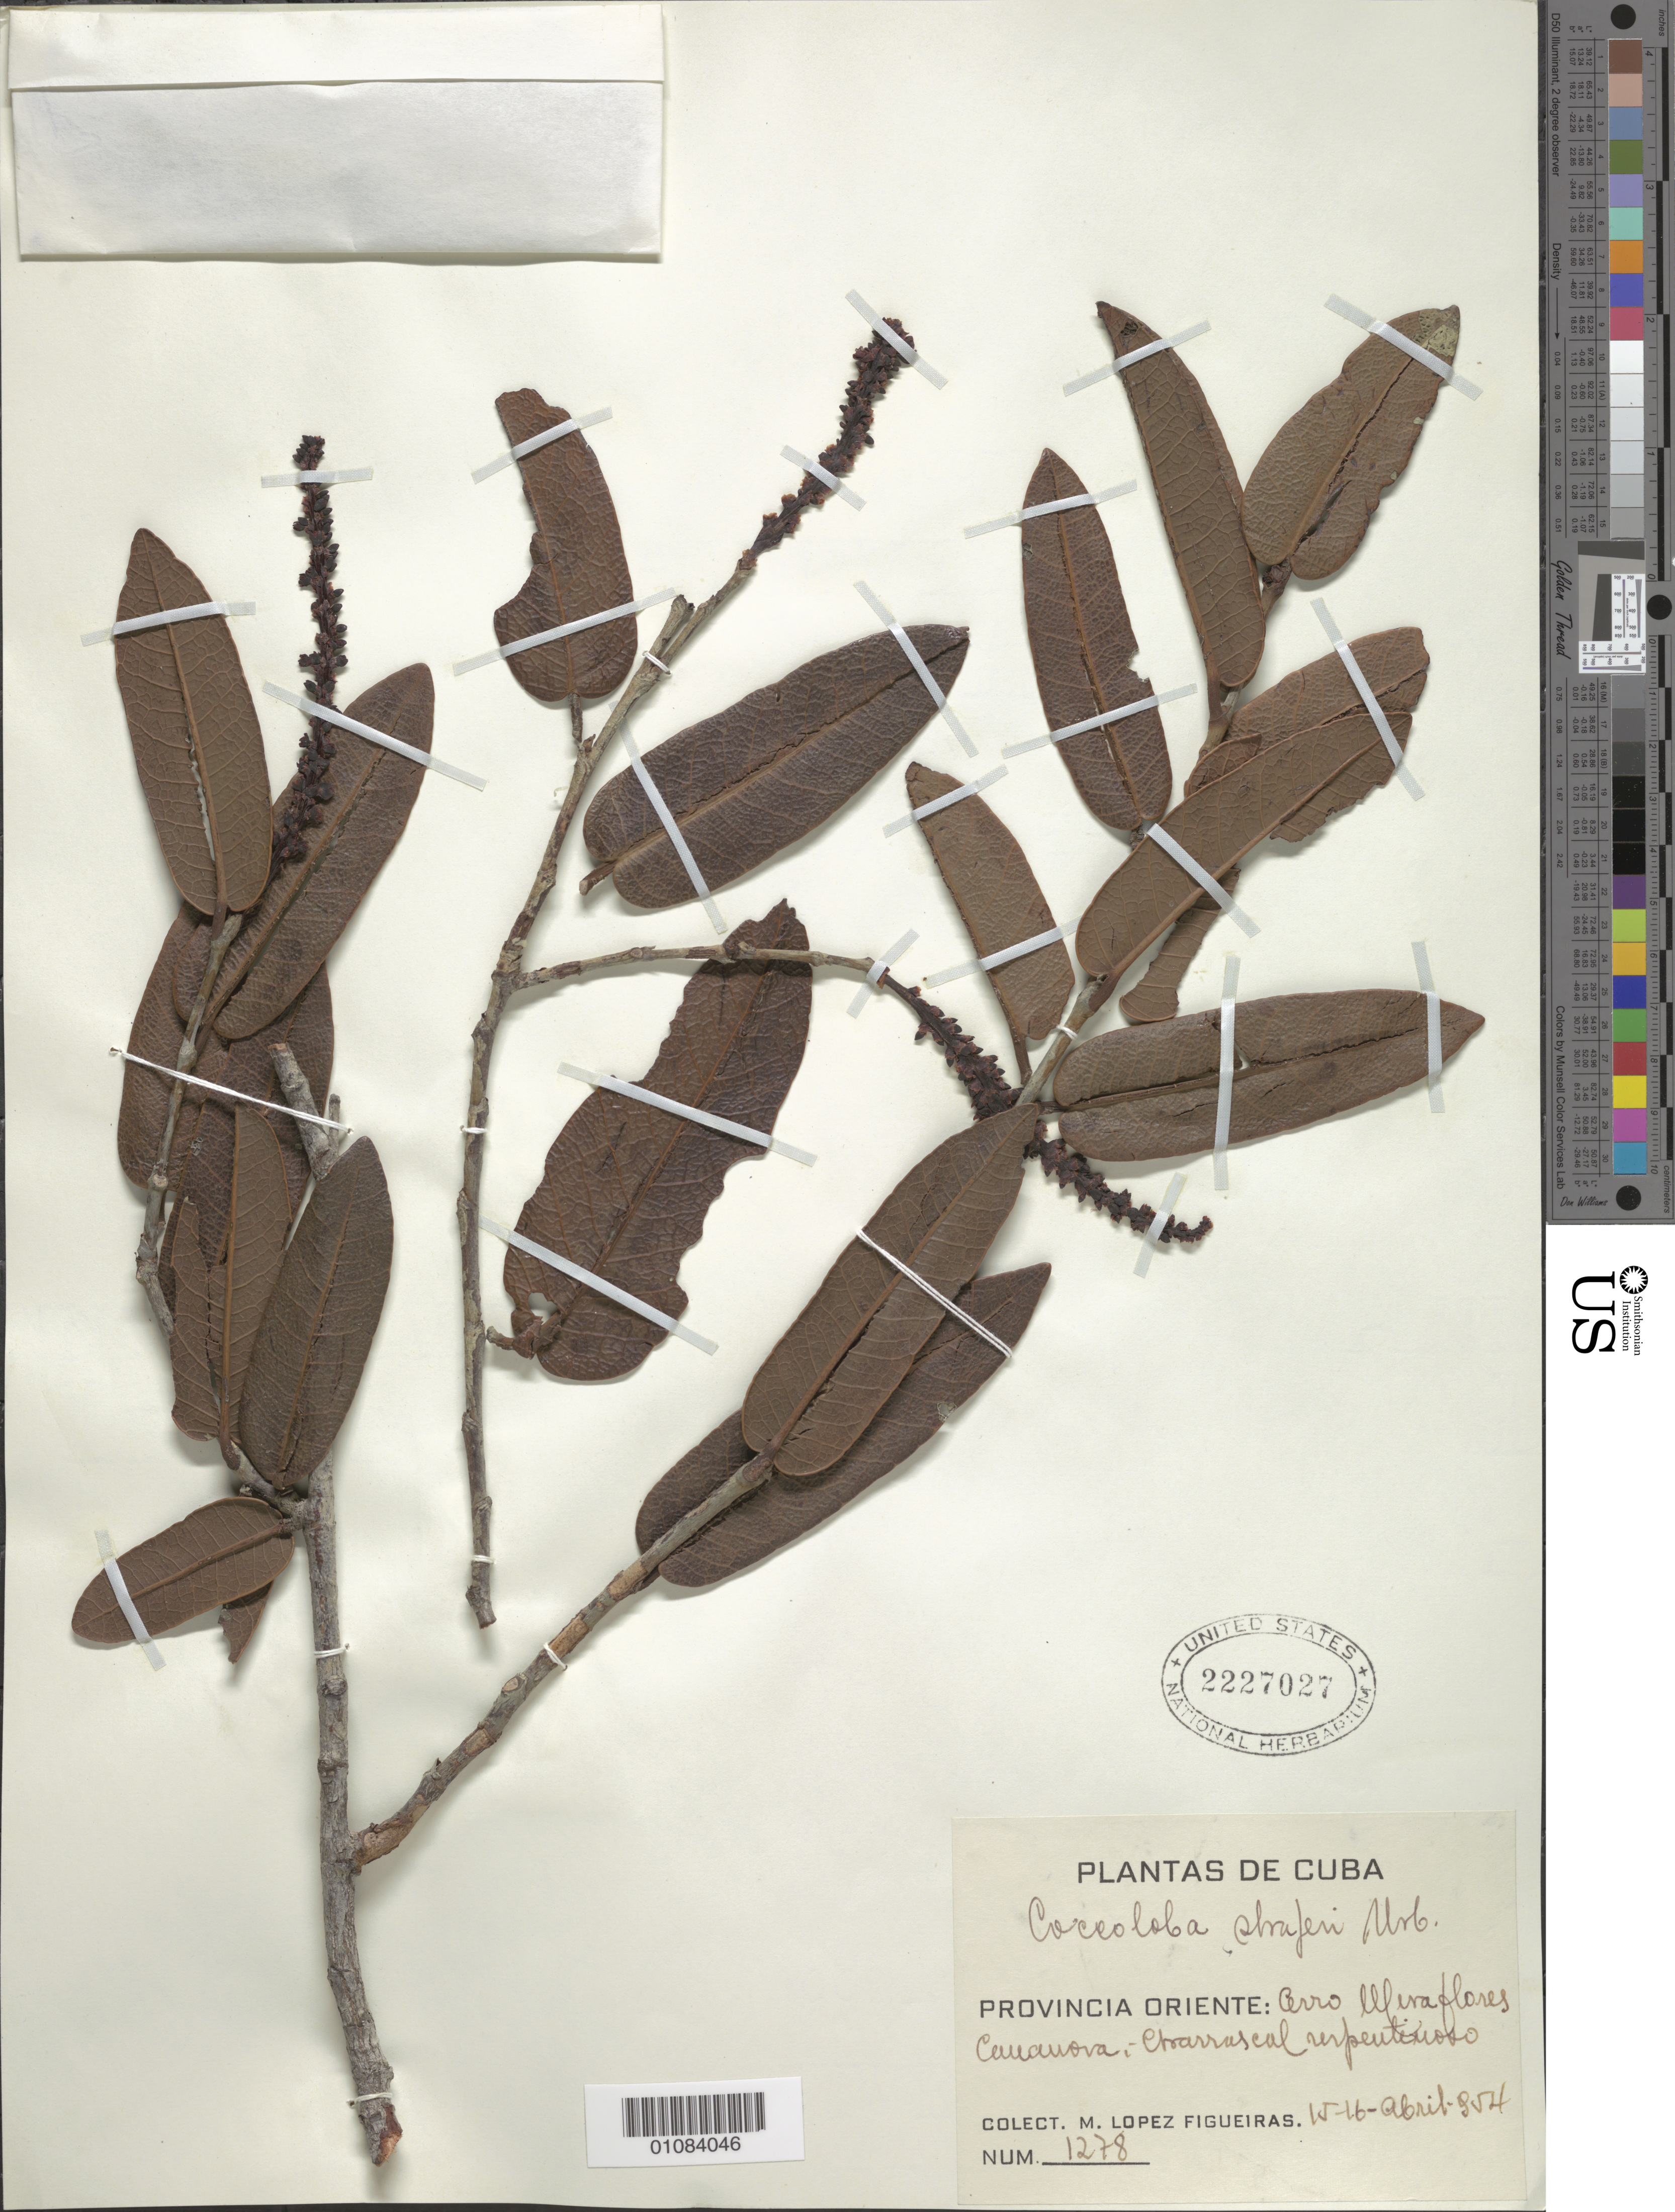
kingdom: Plantae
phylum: Tracheophyta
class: Magnoliopsida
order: Caryophyllales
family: Polygonaceae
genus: Coccoloba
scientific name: Coccoloba shaferi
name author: Britton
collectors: M. López Figueiras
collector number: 1278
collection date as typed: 15 Apr 1954 and 16 Apr 1954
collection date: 1954-04-15,1954-04-16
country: Cuba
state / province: Matanzas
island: Cuba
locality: Arro llfera flores Cassanova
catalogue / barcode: US 2227027